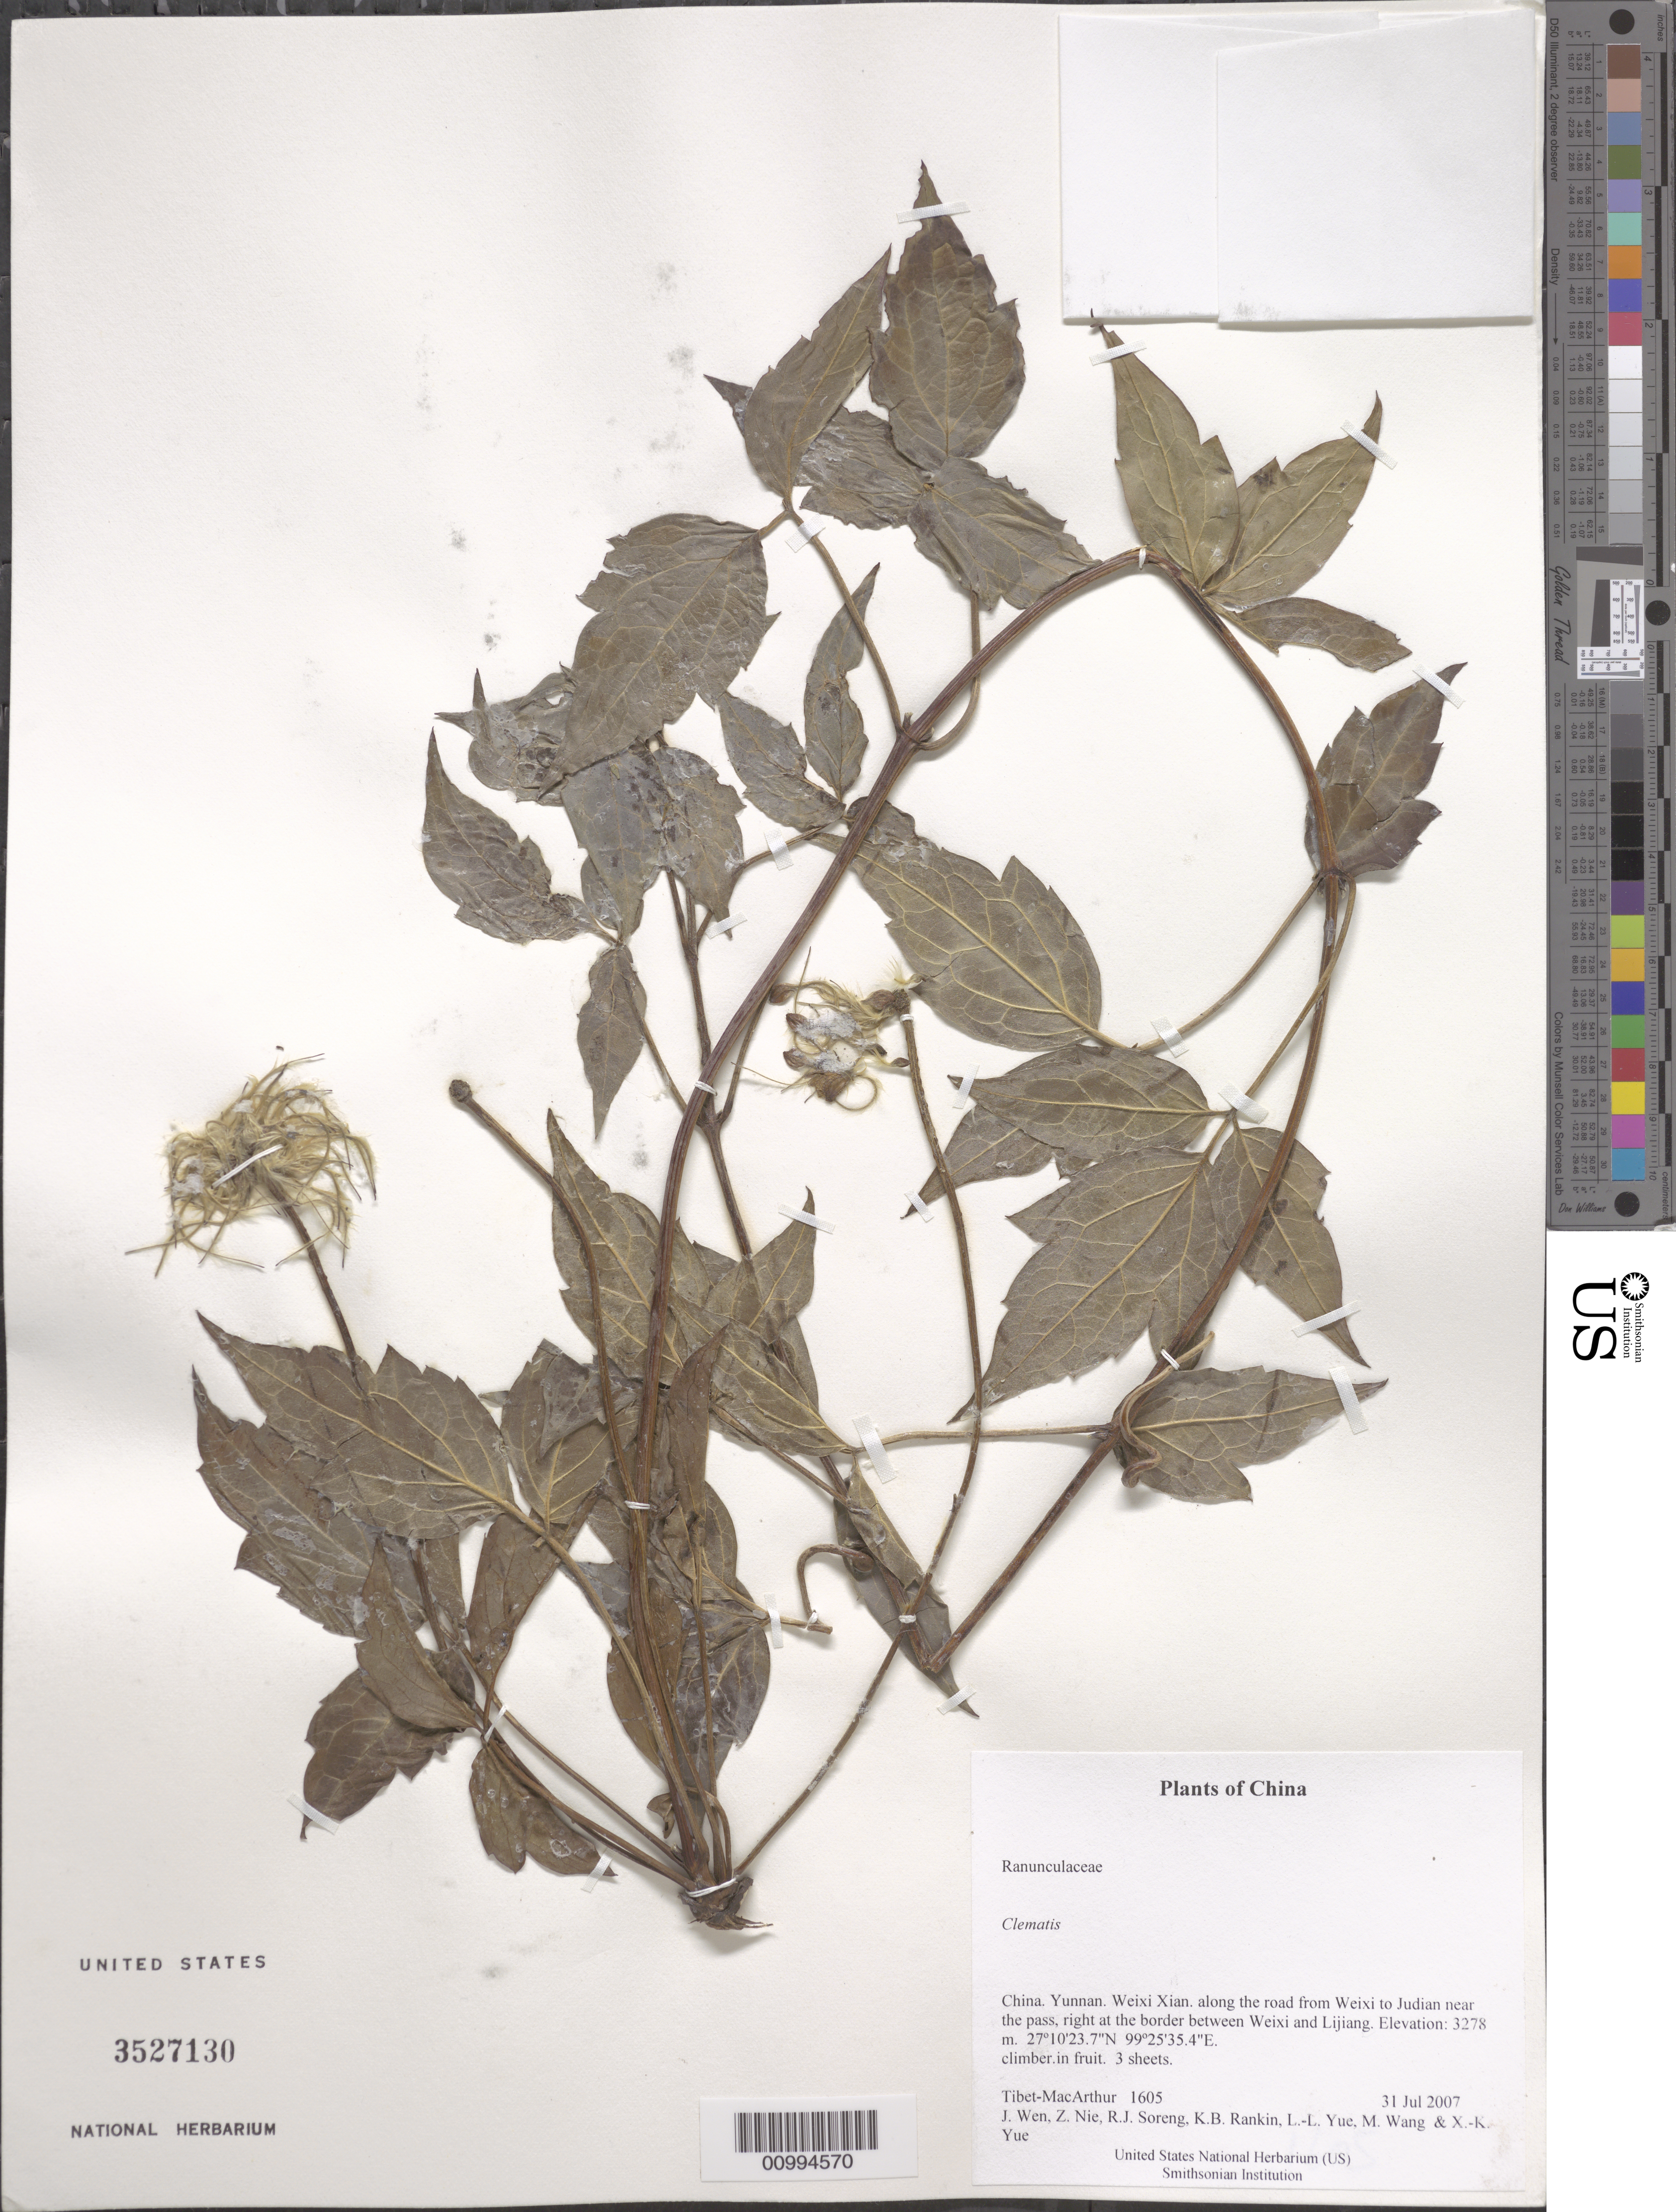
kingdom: Plantae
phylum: Tracheophyta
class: Magnoliopsida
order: Ranunculales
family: Ranunculaceae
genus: Clematis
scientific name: Clematis sp.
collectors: Tibet-MacArthur, J. Wen, Z. Nie, R. J. Soreng, K. Rankin, L. Yue, M. Wang & X. Yue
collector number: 1605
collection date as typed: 31 Jul 2007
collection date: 2007-07-31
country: China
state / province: Yunnan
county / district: Weixi Xian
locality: along the road from Weixi to Judian near the pass, right at the border between Weixi and Lijiang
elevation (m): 3278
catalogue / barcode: US 3527130